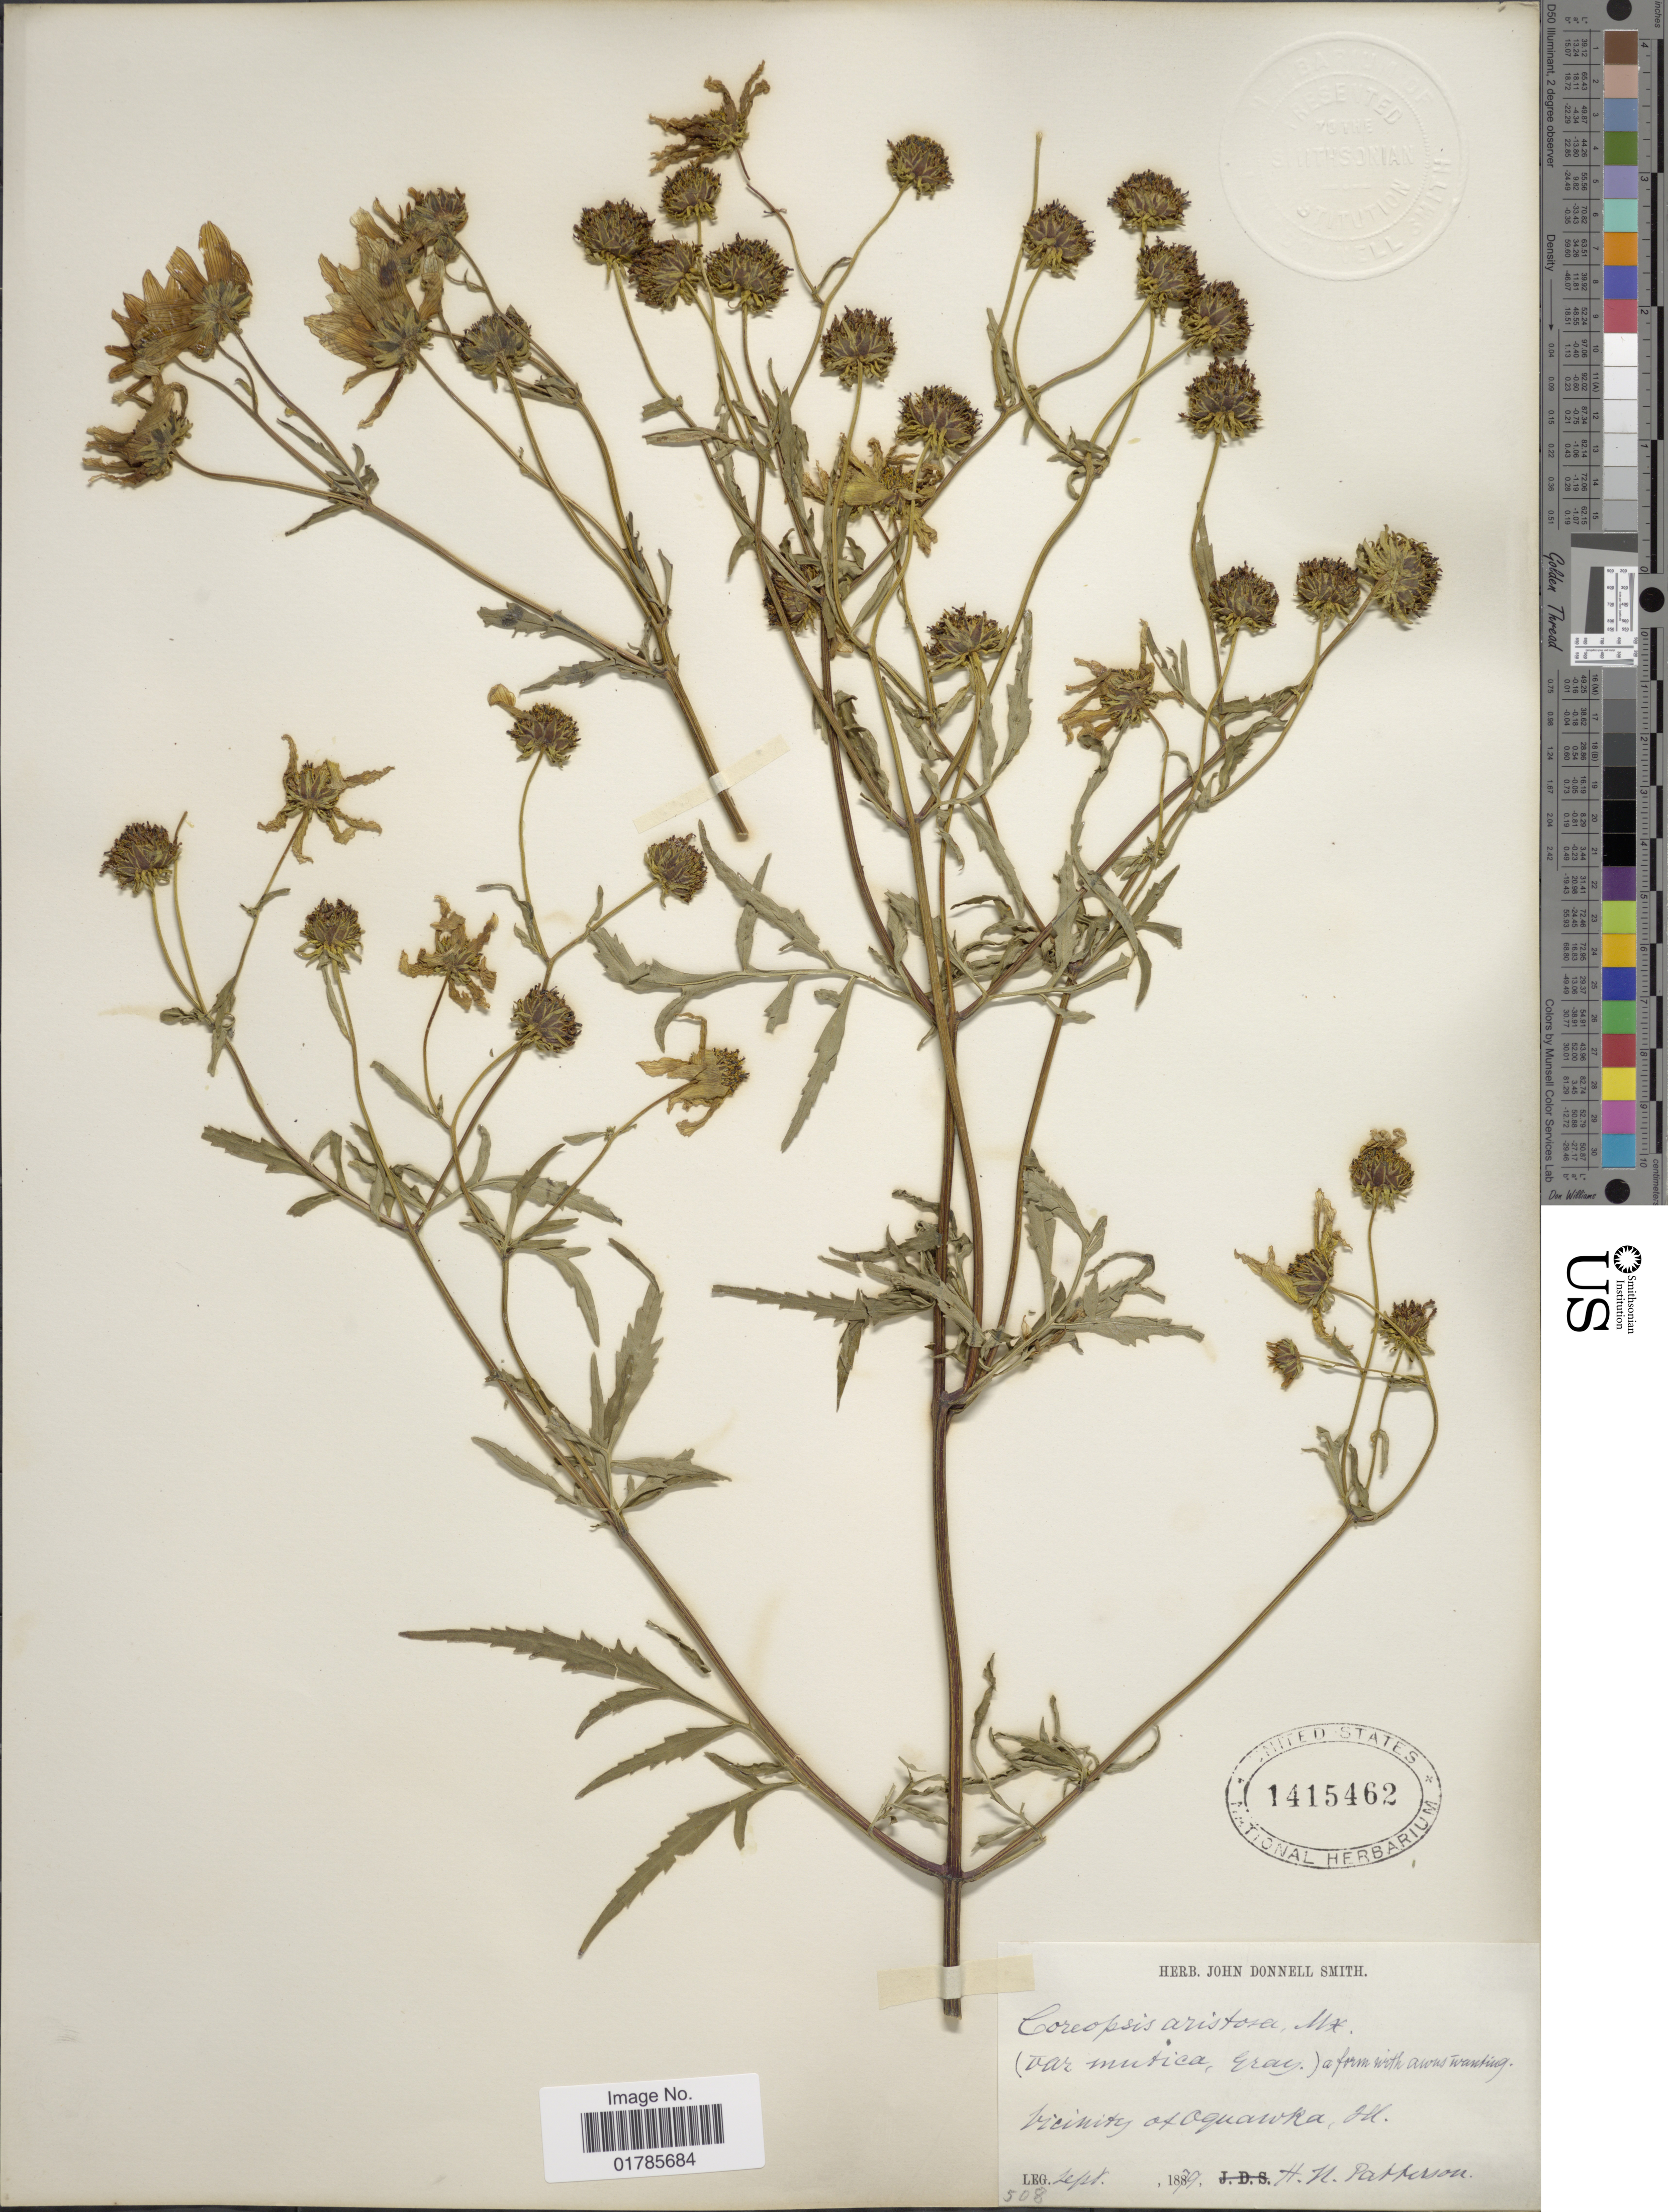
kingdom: Plantae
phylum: Tracheophyta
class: Magnoliopsida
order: Asterales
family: Asteraceae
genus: Bidens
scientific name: Bidens aristosa var. mutica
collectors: H. N. Patterson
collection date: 1879-09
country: United States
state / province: Illinois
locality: Vicinity of Oquawka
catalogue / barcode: US 1415462